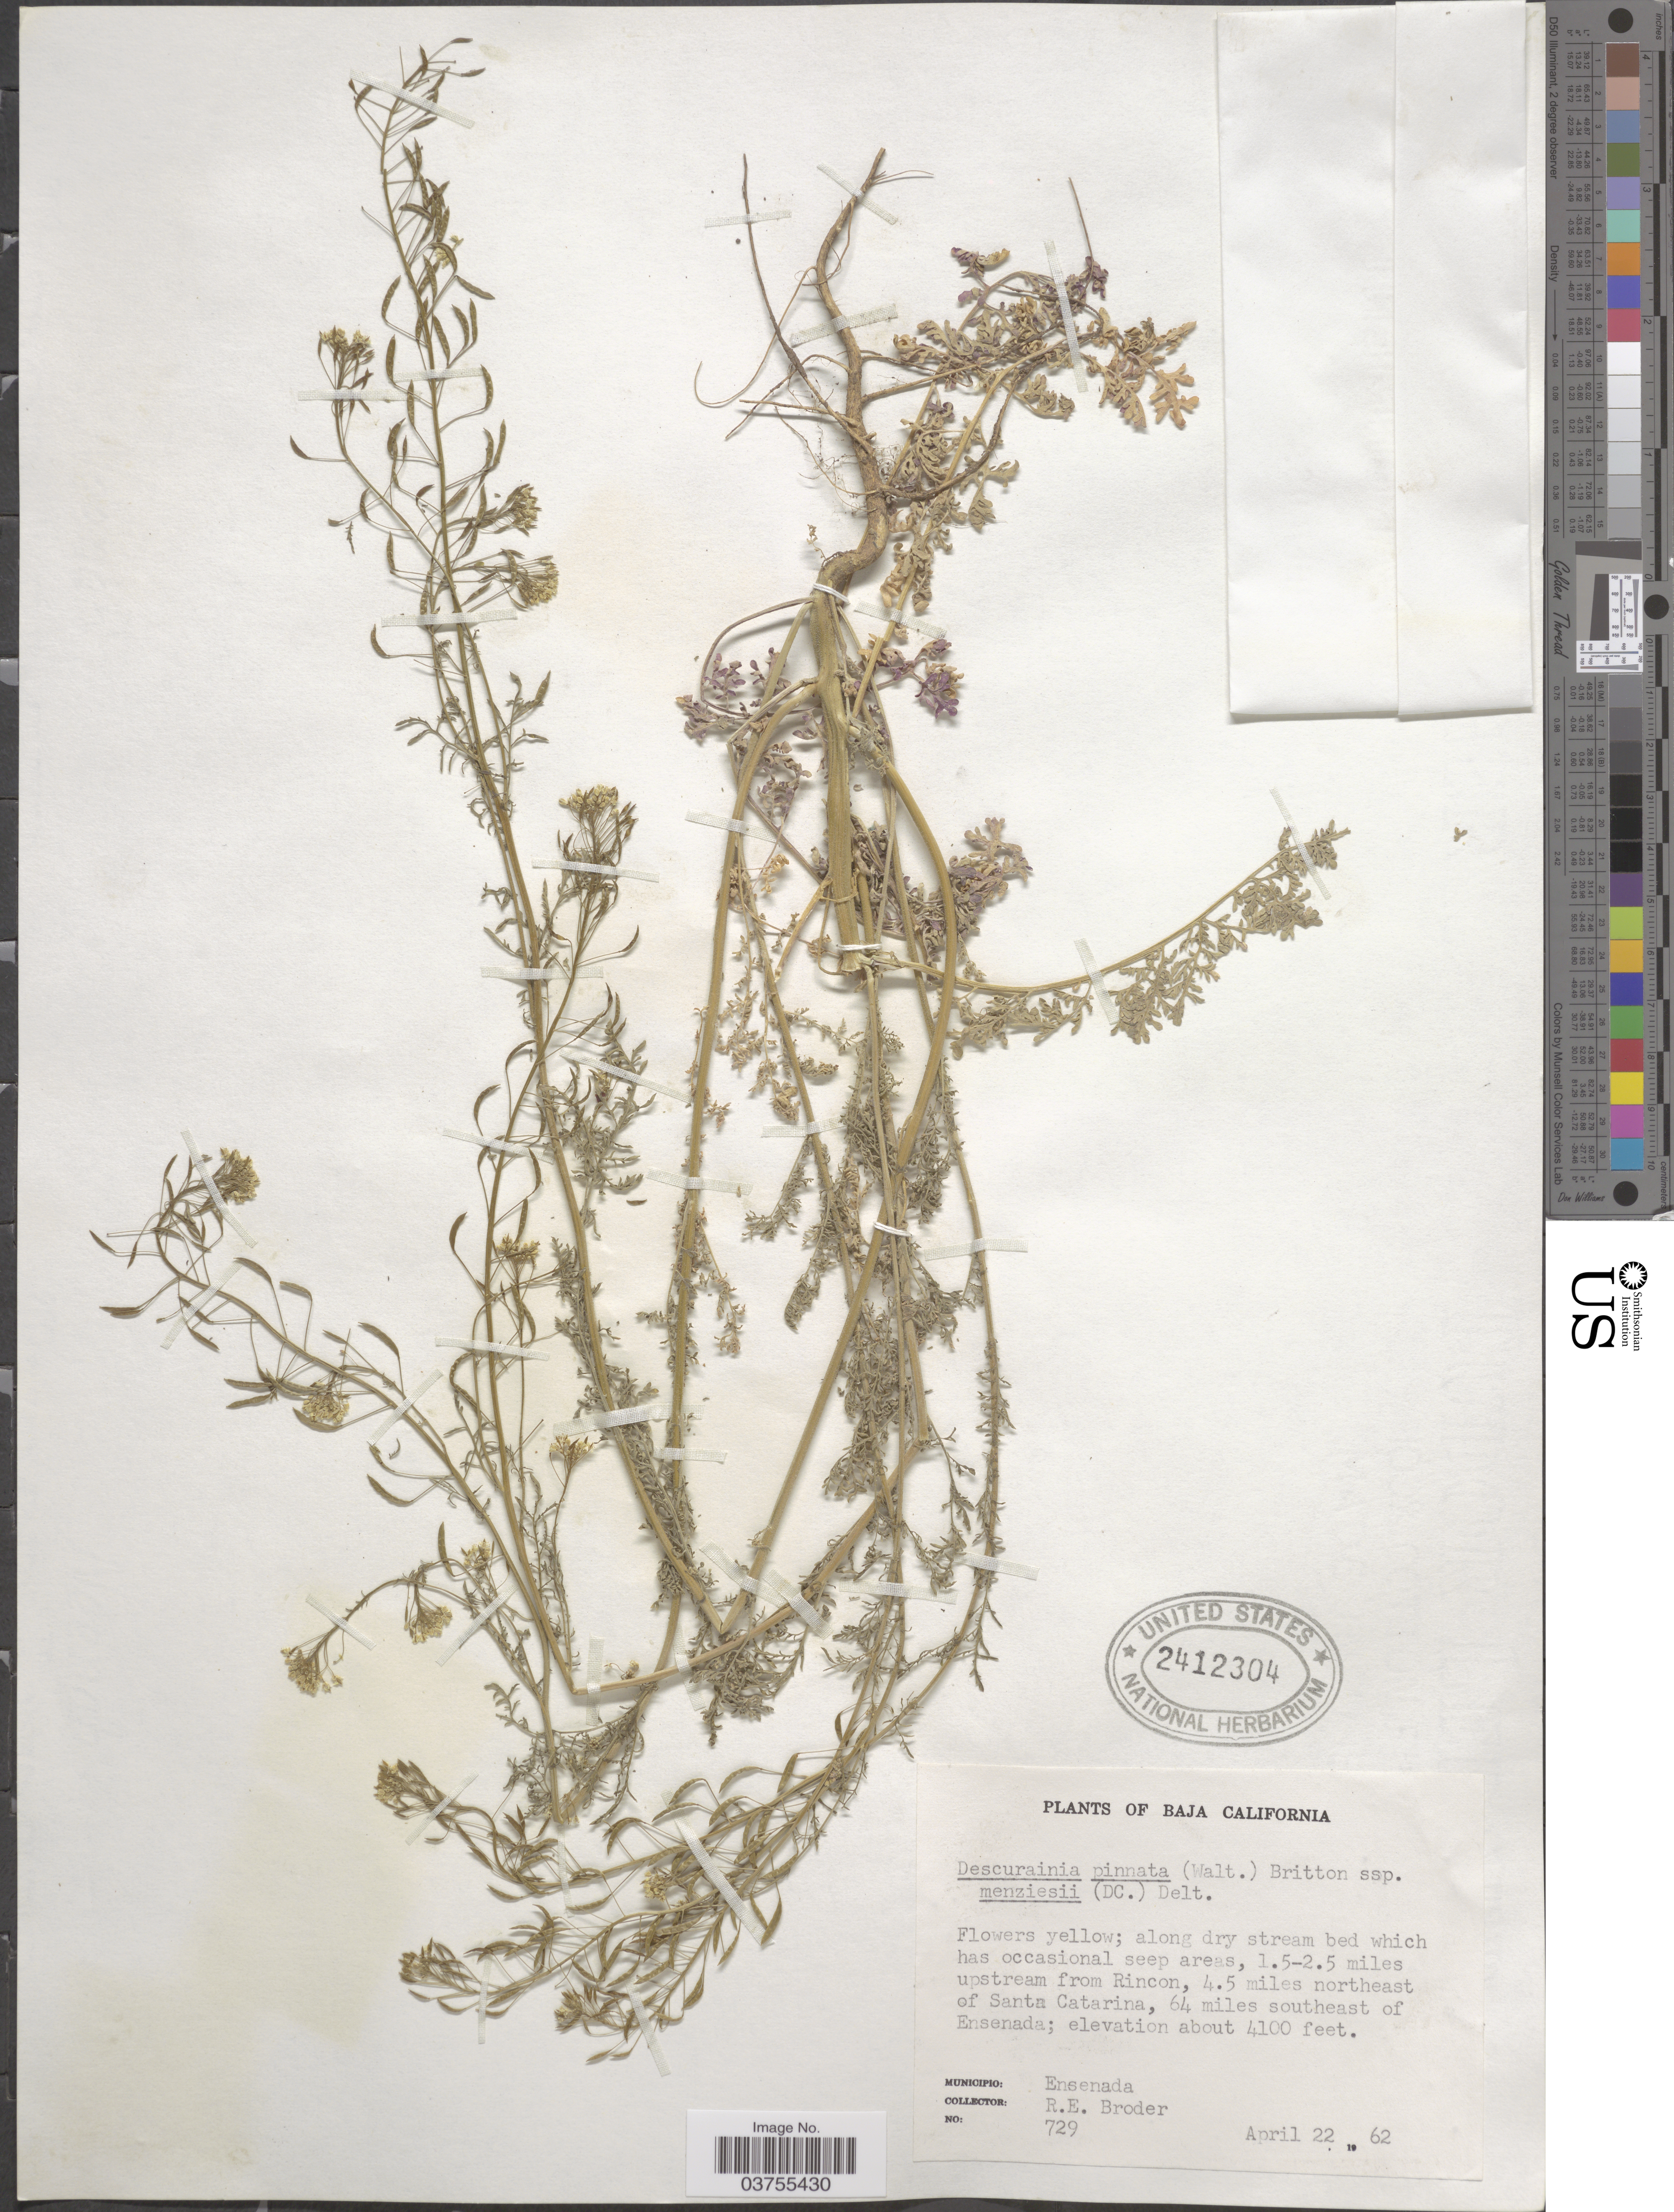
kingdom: Plantae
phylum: Tracheophyta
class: Magnoliopsida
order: Brassicales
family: Brassicaceae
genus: Descurainia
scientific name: Descurainia pinnata subsp. menziesii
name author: (DC.) Detling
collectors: R. Broder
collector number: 729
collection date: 1962-04-22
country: Mexico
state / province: Baja California Norte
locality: Along dry stream bed which has occasional seep areas, 1.5-2.5 miles upstream from Rincon, 4.5 miles northeast of Santa Catarina, 64 miles southeast of Ensenada. Municipio: Ensenada.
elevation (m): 1250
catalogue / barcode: US 2412304